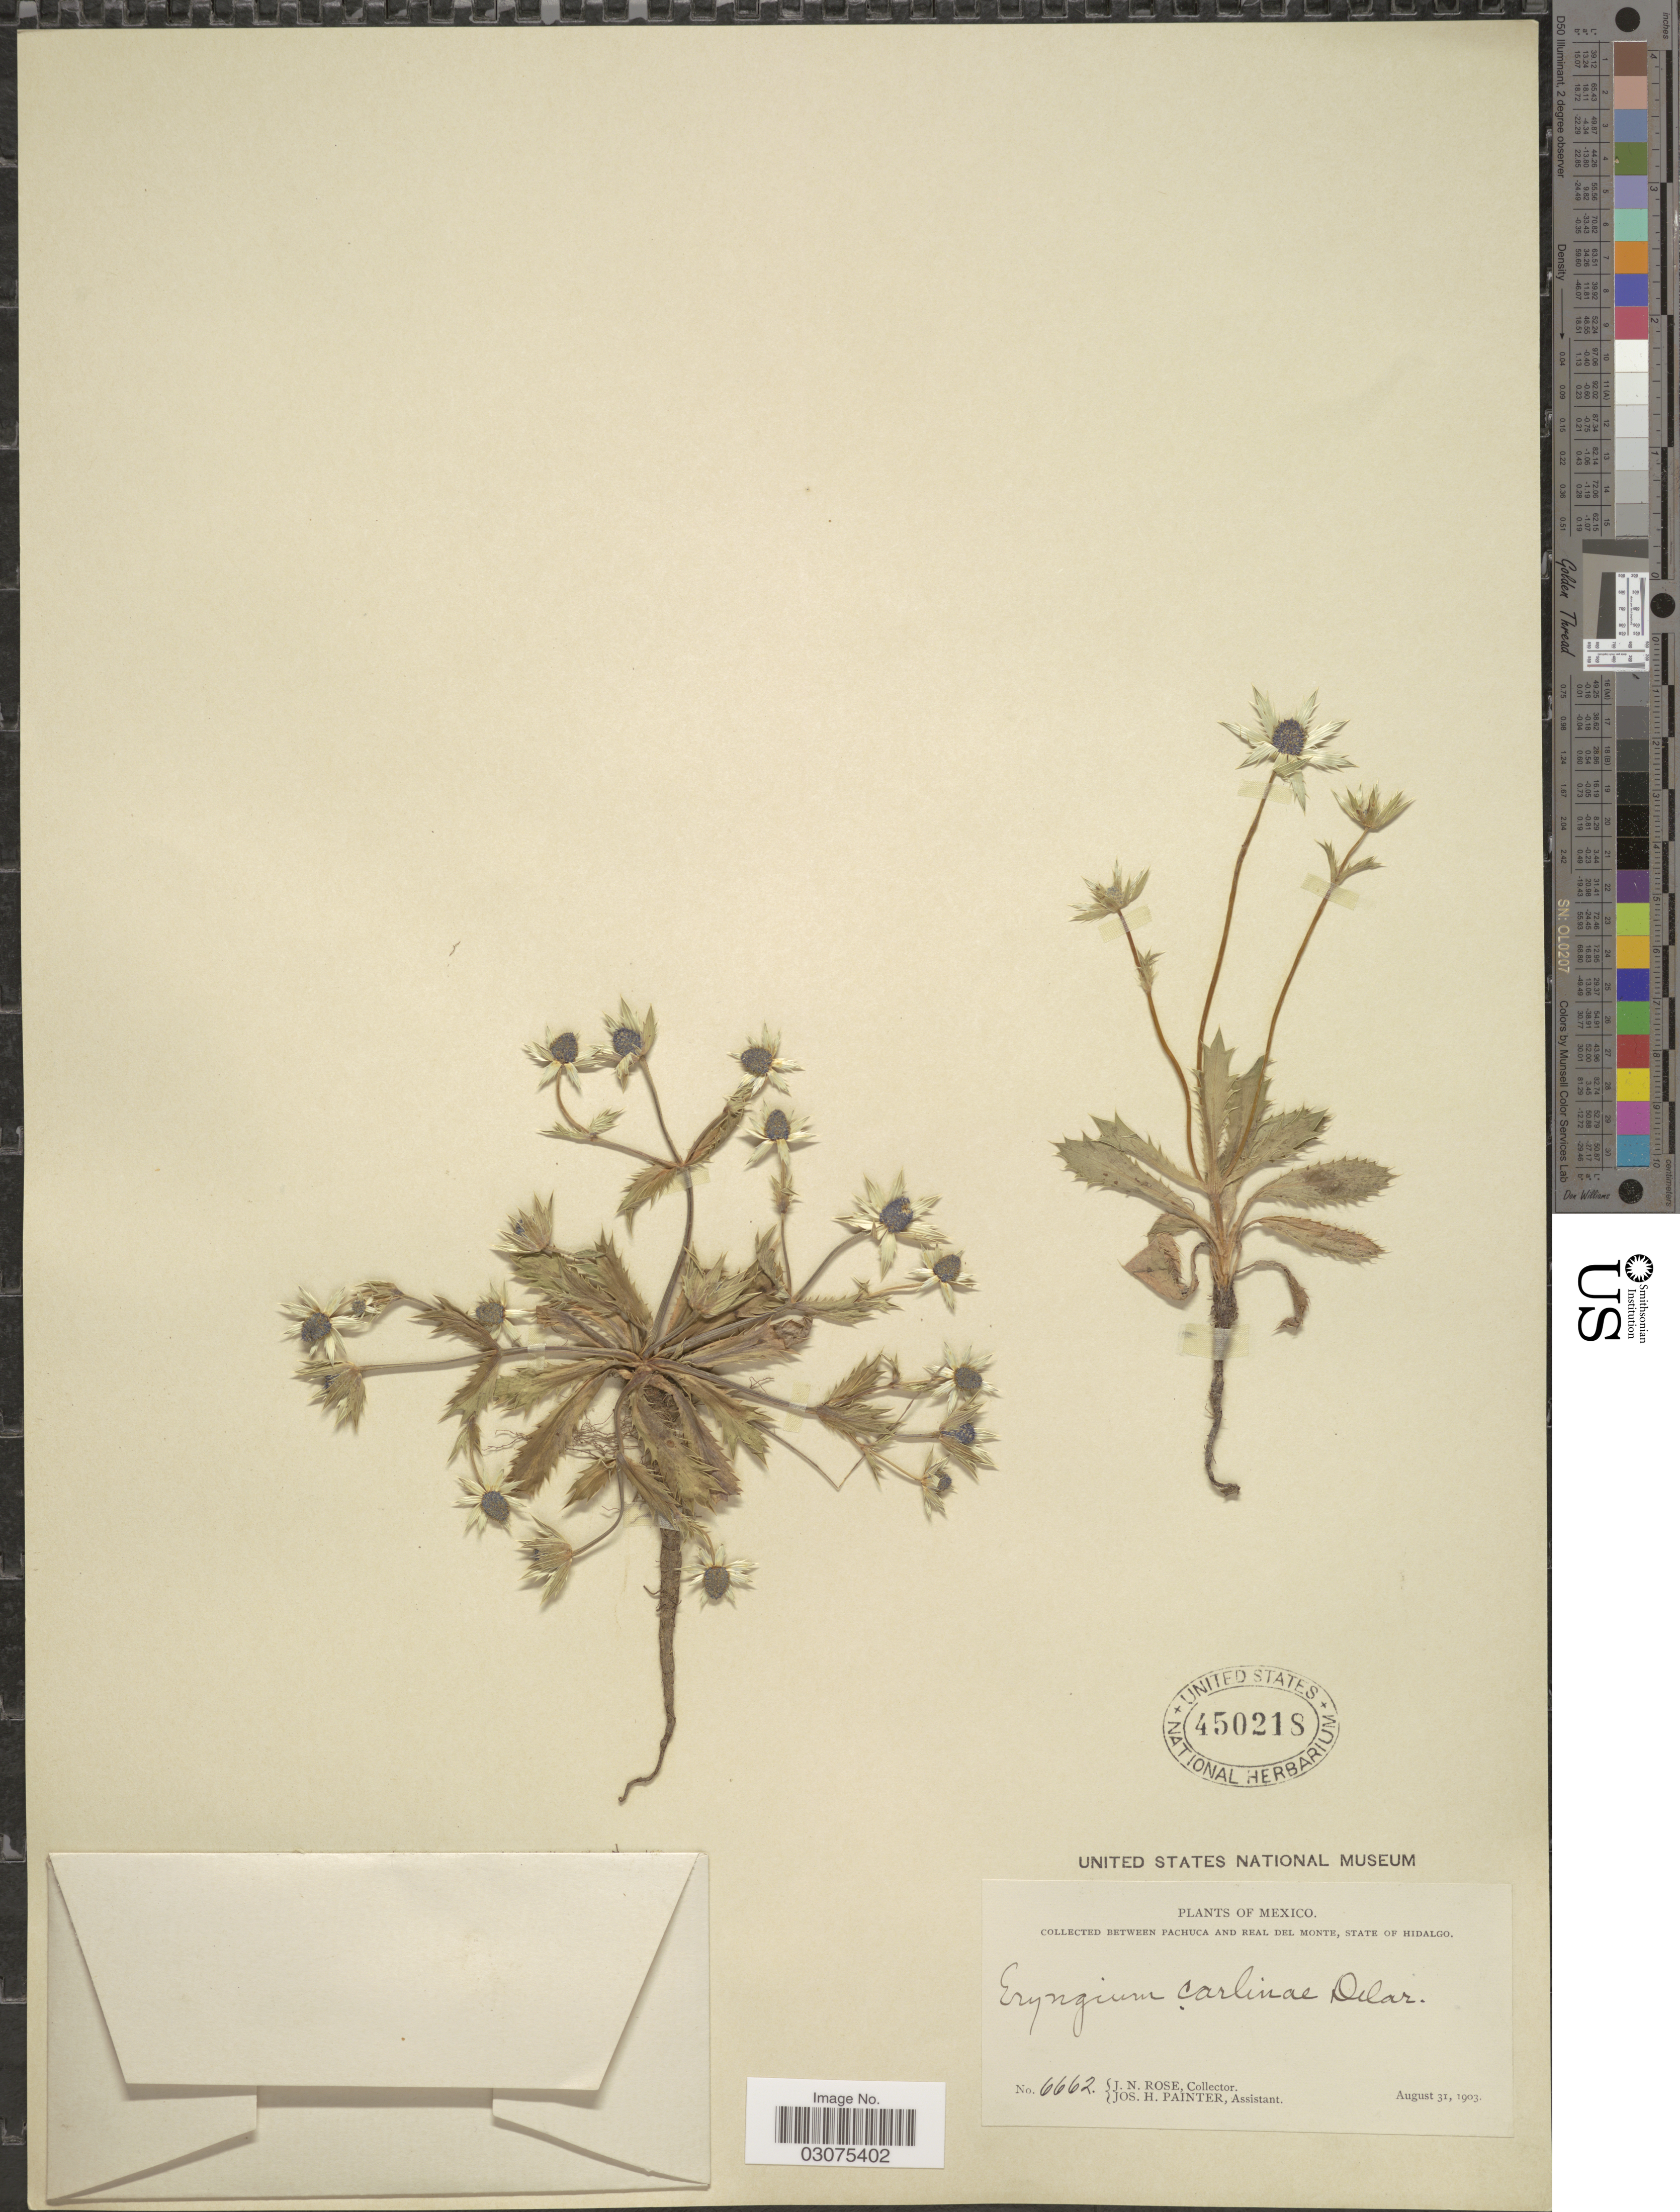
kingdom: Plantae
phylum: Tracheophyta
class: Magnoliopsida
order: Apiales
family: Apiaceae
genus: Eryngium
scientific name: Eryngium carlinae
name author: F. Delaroche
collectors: J. N. Rose & J. H. Painter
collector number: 6662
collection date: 1903-08-31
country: Mexico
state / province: Hidalgo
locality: Between Pachuca and Real Del Monte, State of Hidalgo.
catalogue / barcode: US 450218